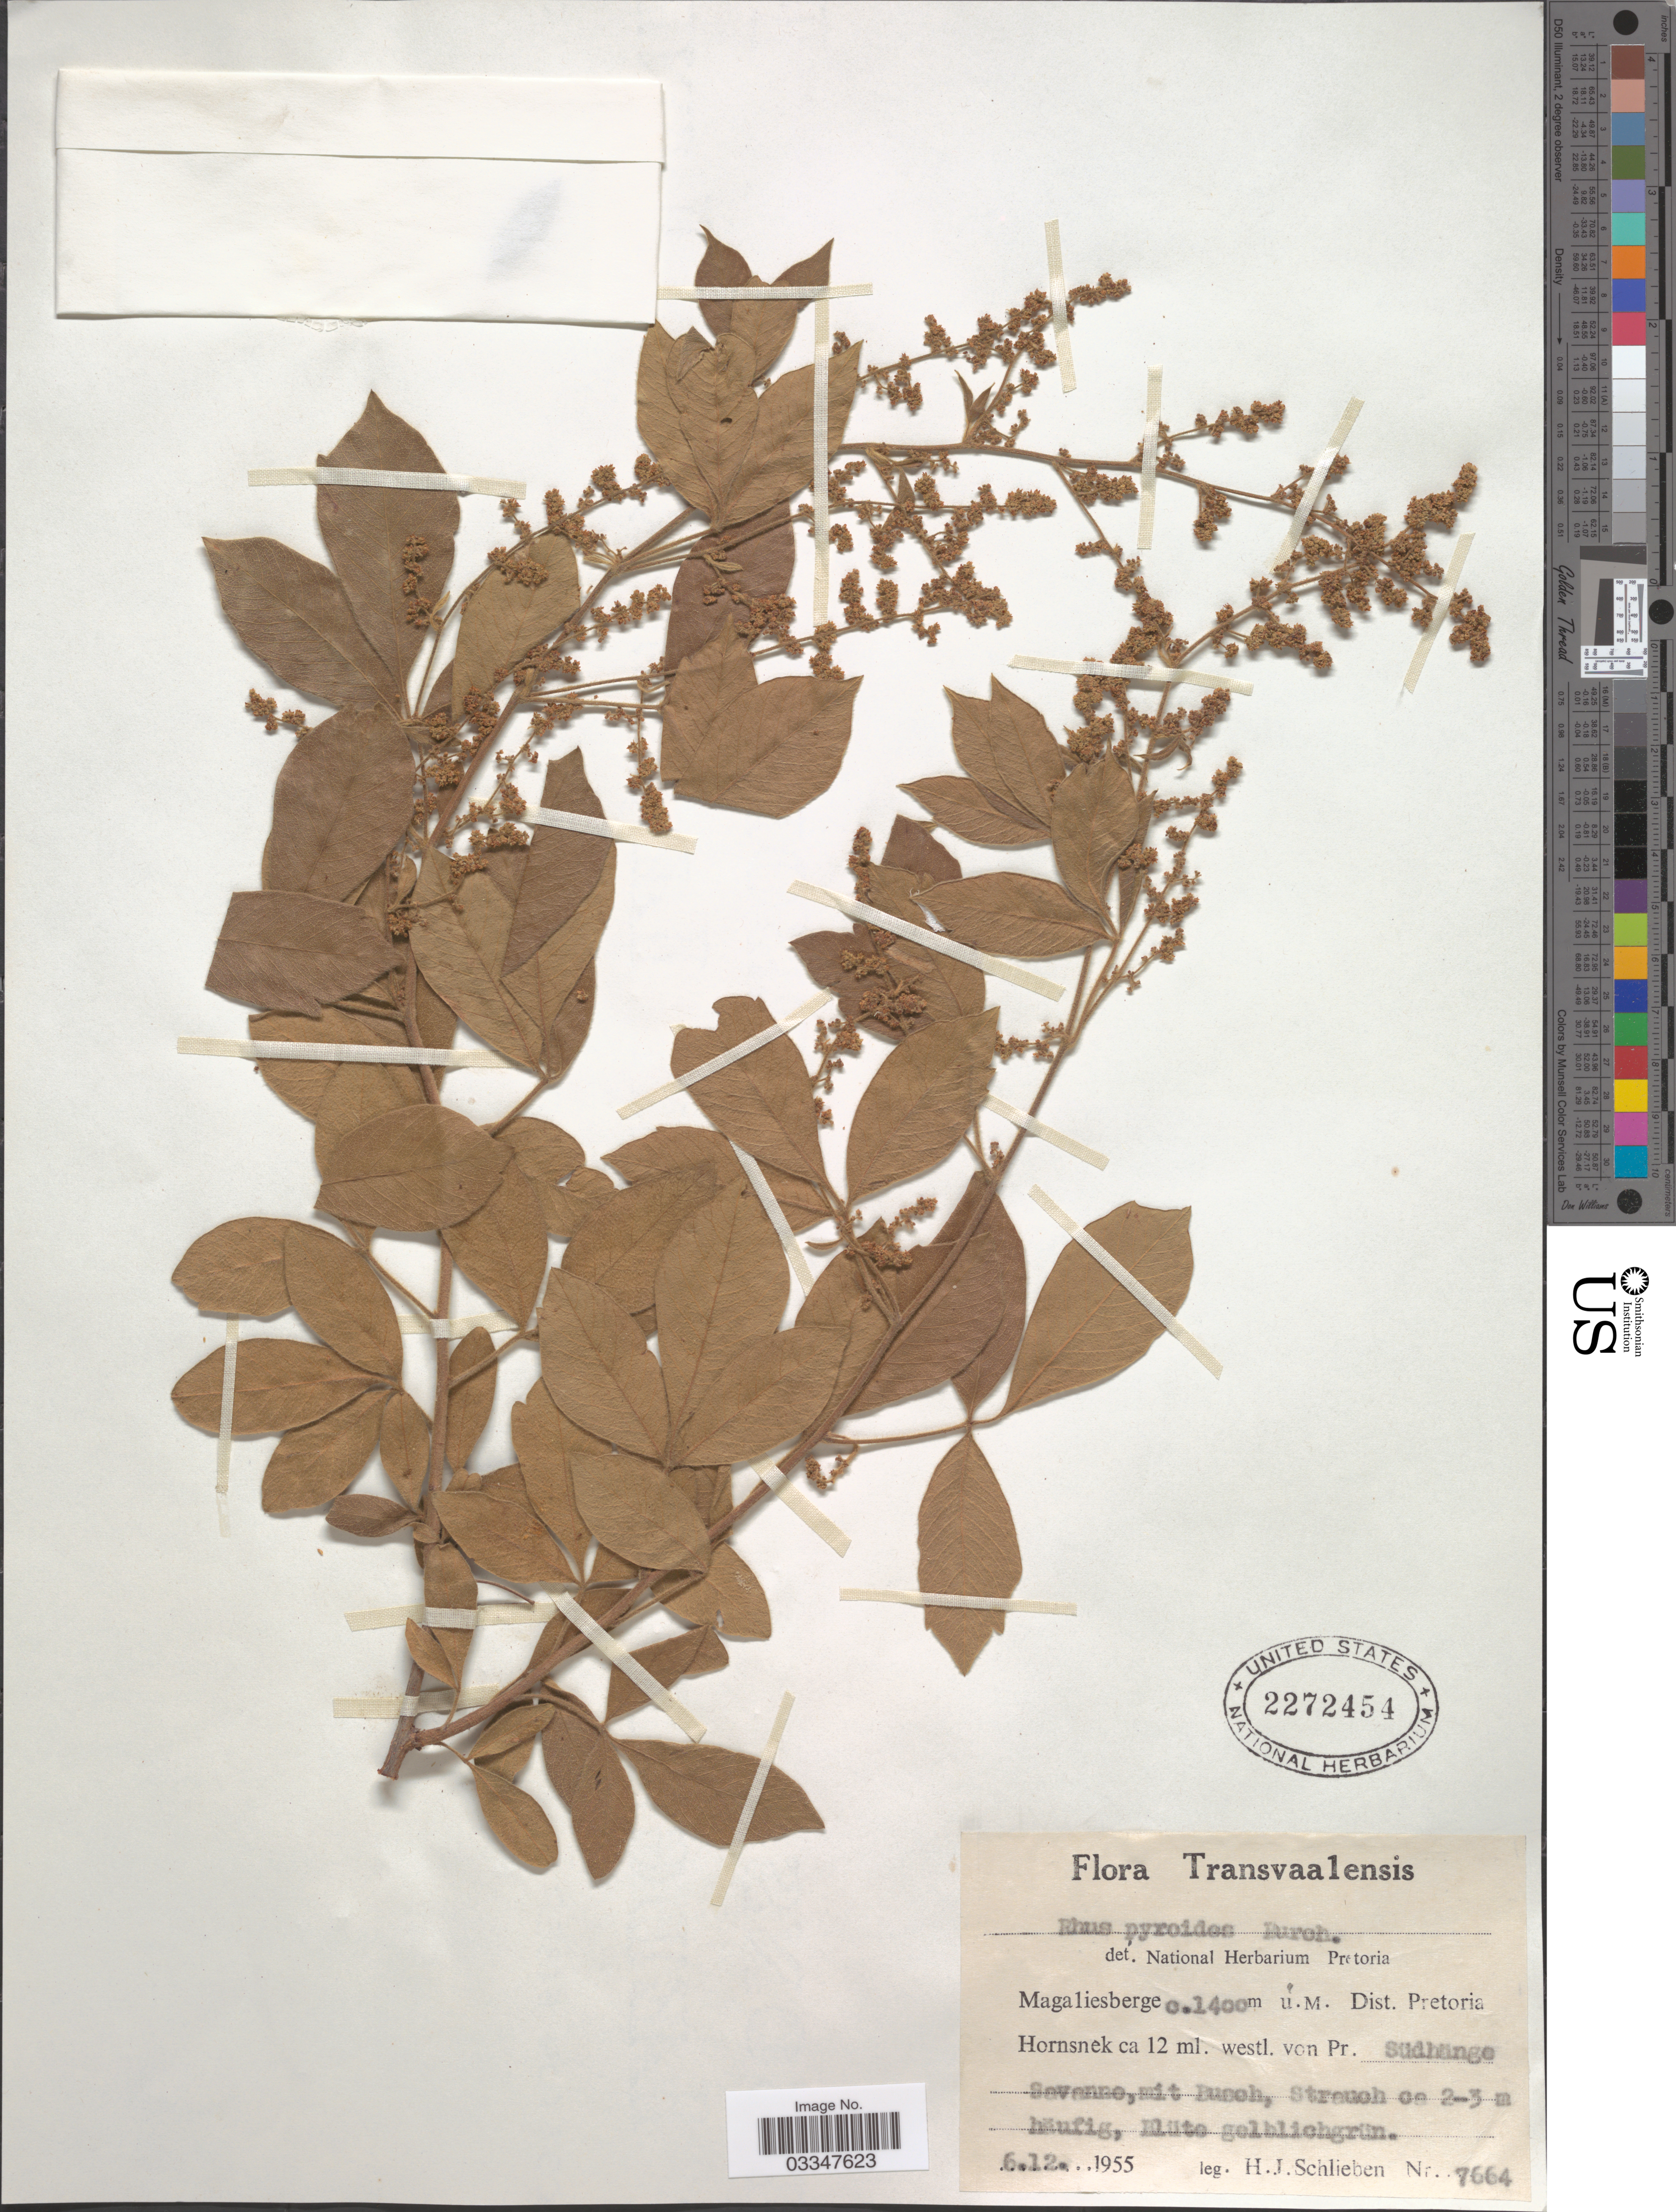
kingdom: Plantae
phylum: Tracheophyta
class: Magnoliopsida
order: Sapindales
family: Anacardiaceae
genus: Rhus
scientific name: Rhus pyroides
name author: Burch.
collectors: H. J. Schlieben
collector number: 7664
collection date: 1955-12-06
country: South Africa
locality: Transvaalensis. Magaliesberge. Dist. Pretoria Hornsnek ca 12 ml. westl. von Pr. Südhänge Savanne, mit Busch.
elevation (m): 1400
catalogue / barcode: US 2272454